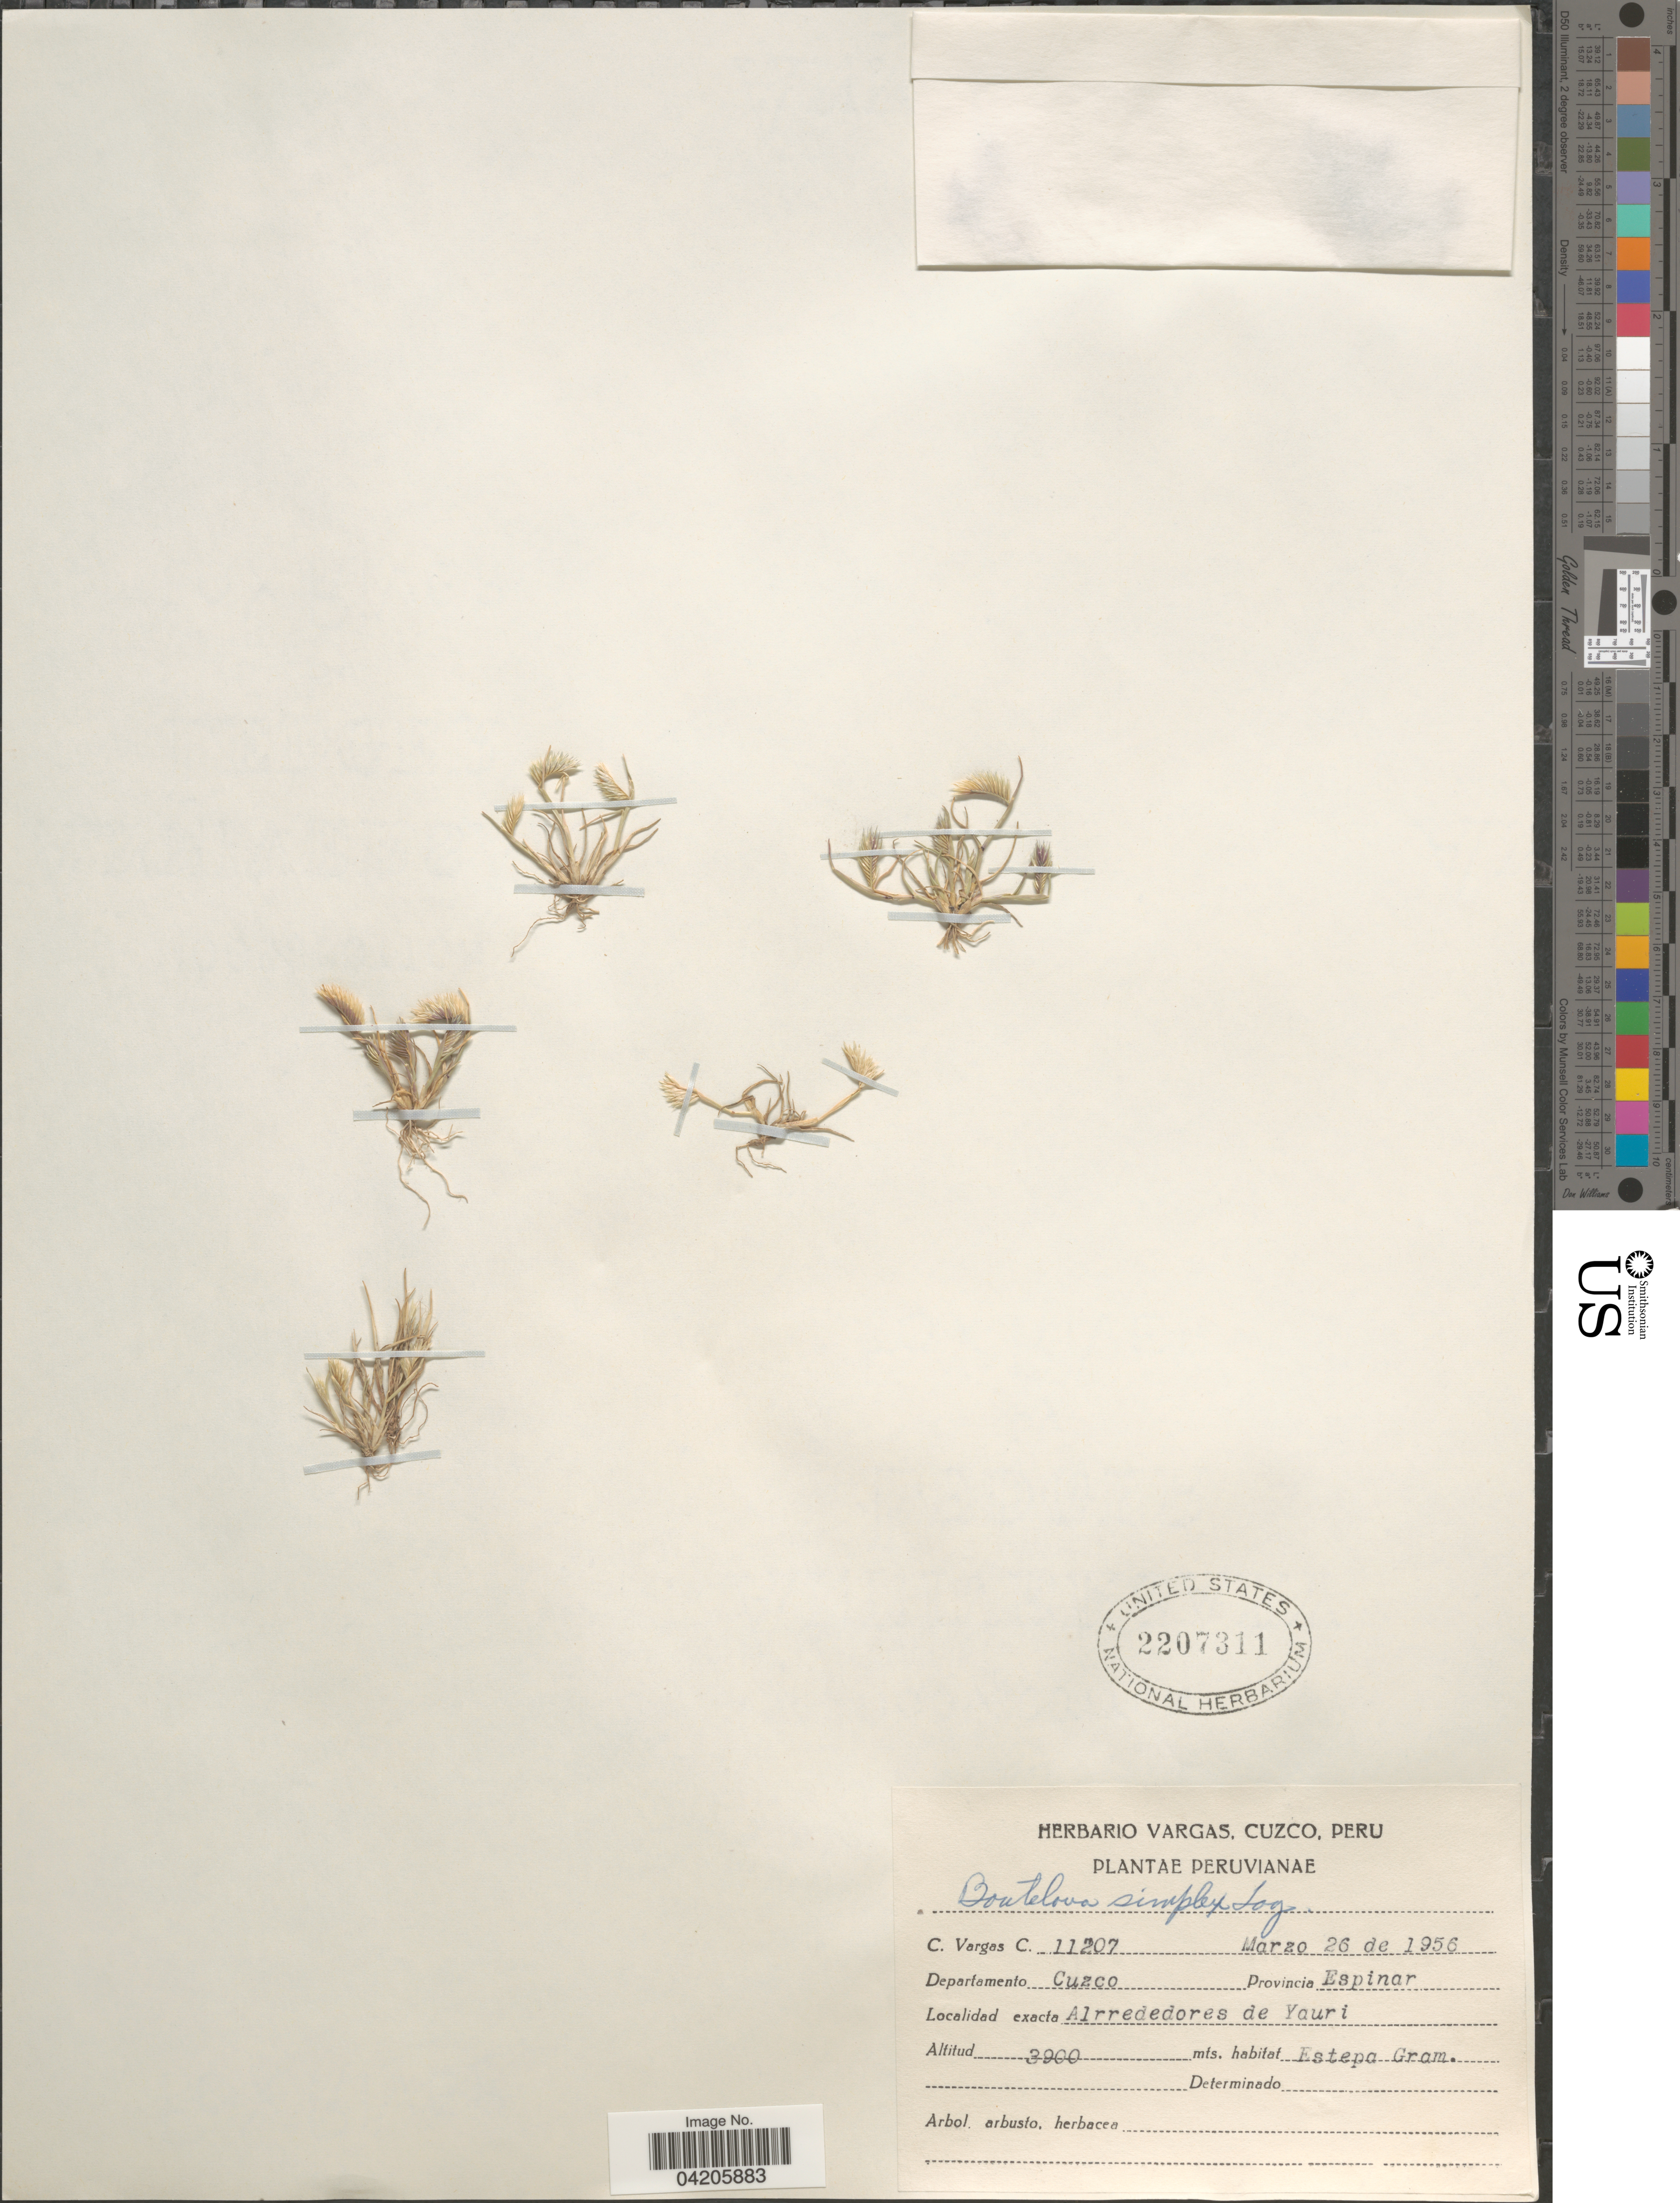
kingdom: Plantae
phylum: Tracheophyta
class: Liliopsida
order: Poales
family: Poaceae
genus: Bouteloua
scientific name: Bouteloua simplex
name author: Lag.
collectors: C. Vargas Calderón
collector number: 11207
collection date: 1956-03-26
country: Peru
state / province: Cusco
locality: Departamento Cuzco. Provincia Espinar. Alrrededores de Yauri.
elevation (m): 3900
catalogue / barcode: US 2207311